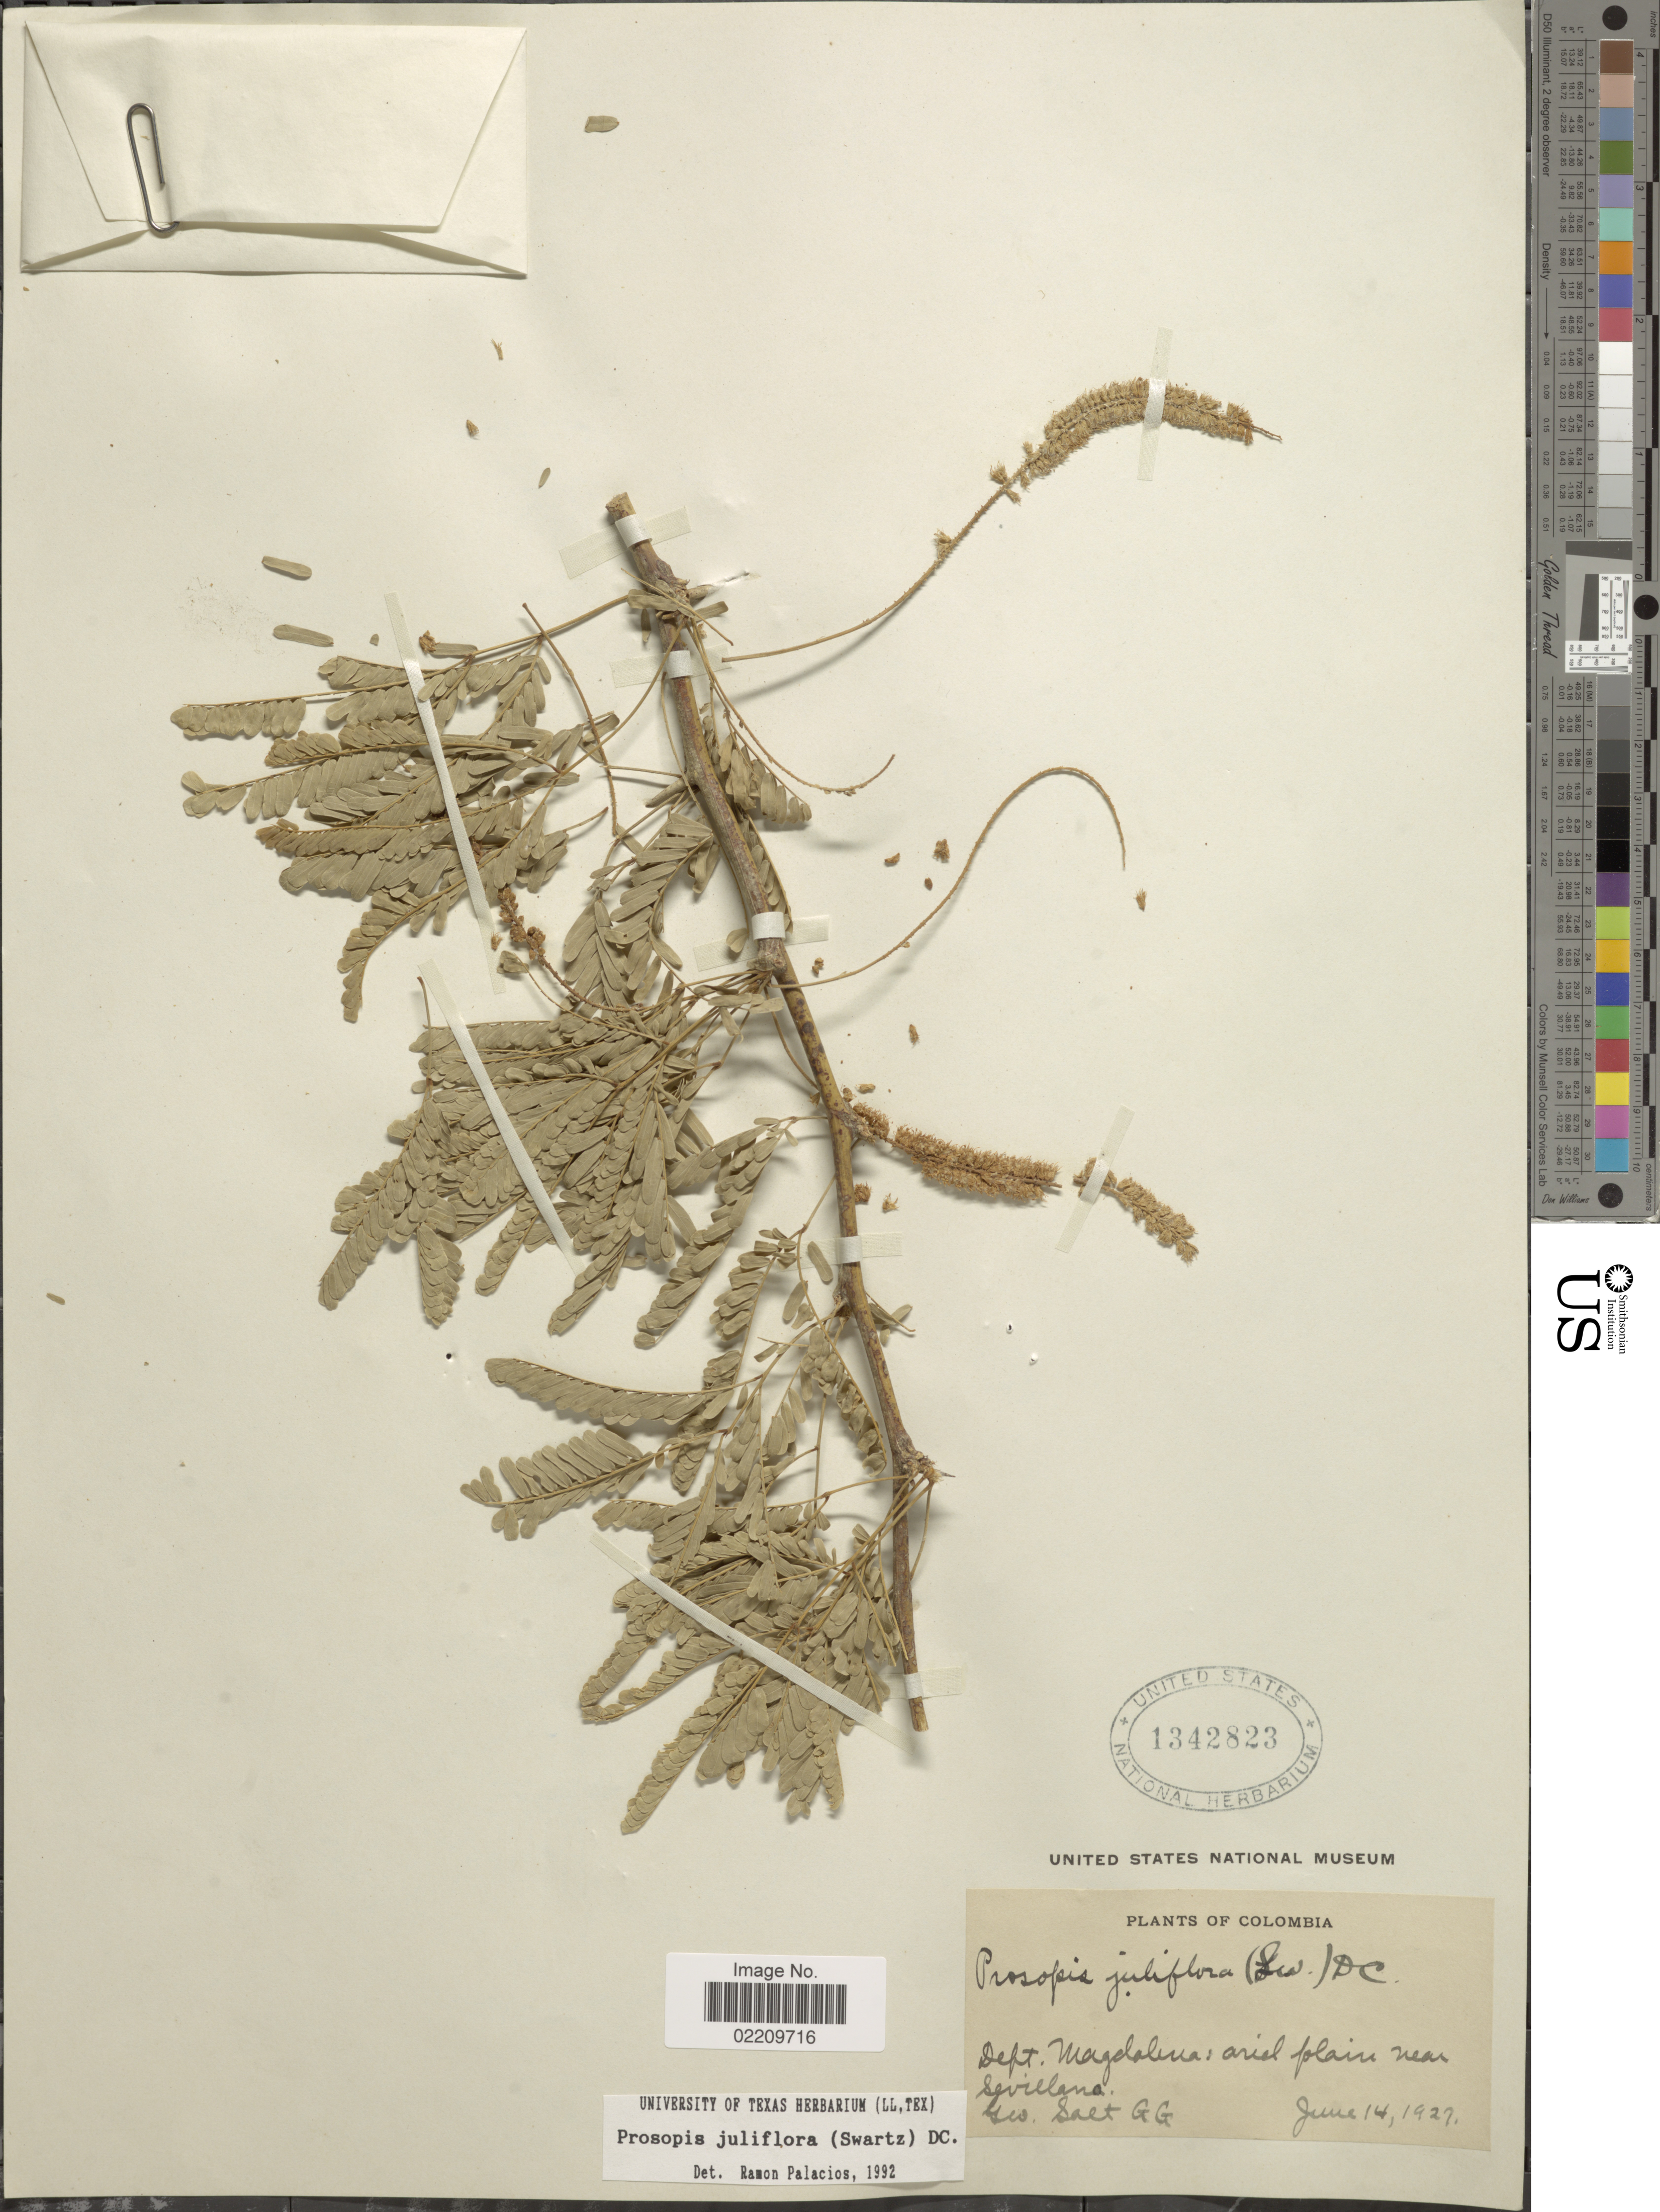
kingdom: Plantae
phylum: Tracheophyta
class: Magnoliopsida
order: Fabales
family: Fabaceae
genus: Neltuma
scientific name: Neltuma juliflora var. juliflora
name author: (Sw.) Raf.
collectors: G. Salt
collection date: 1927-06-14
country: Colombia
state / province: Magdalena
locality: Dept. Magdalena: arial plain near Sevillana.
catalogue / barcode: US 1342823